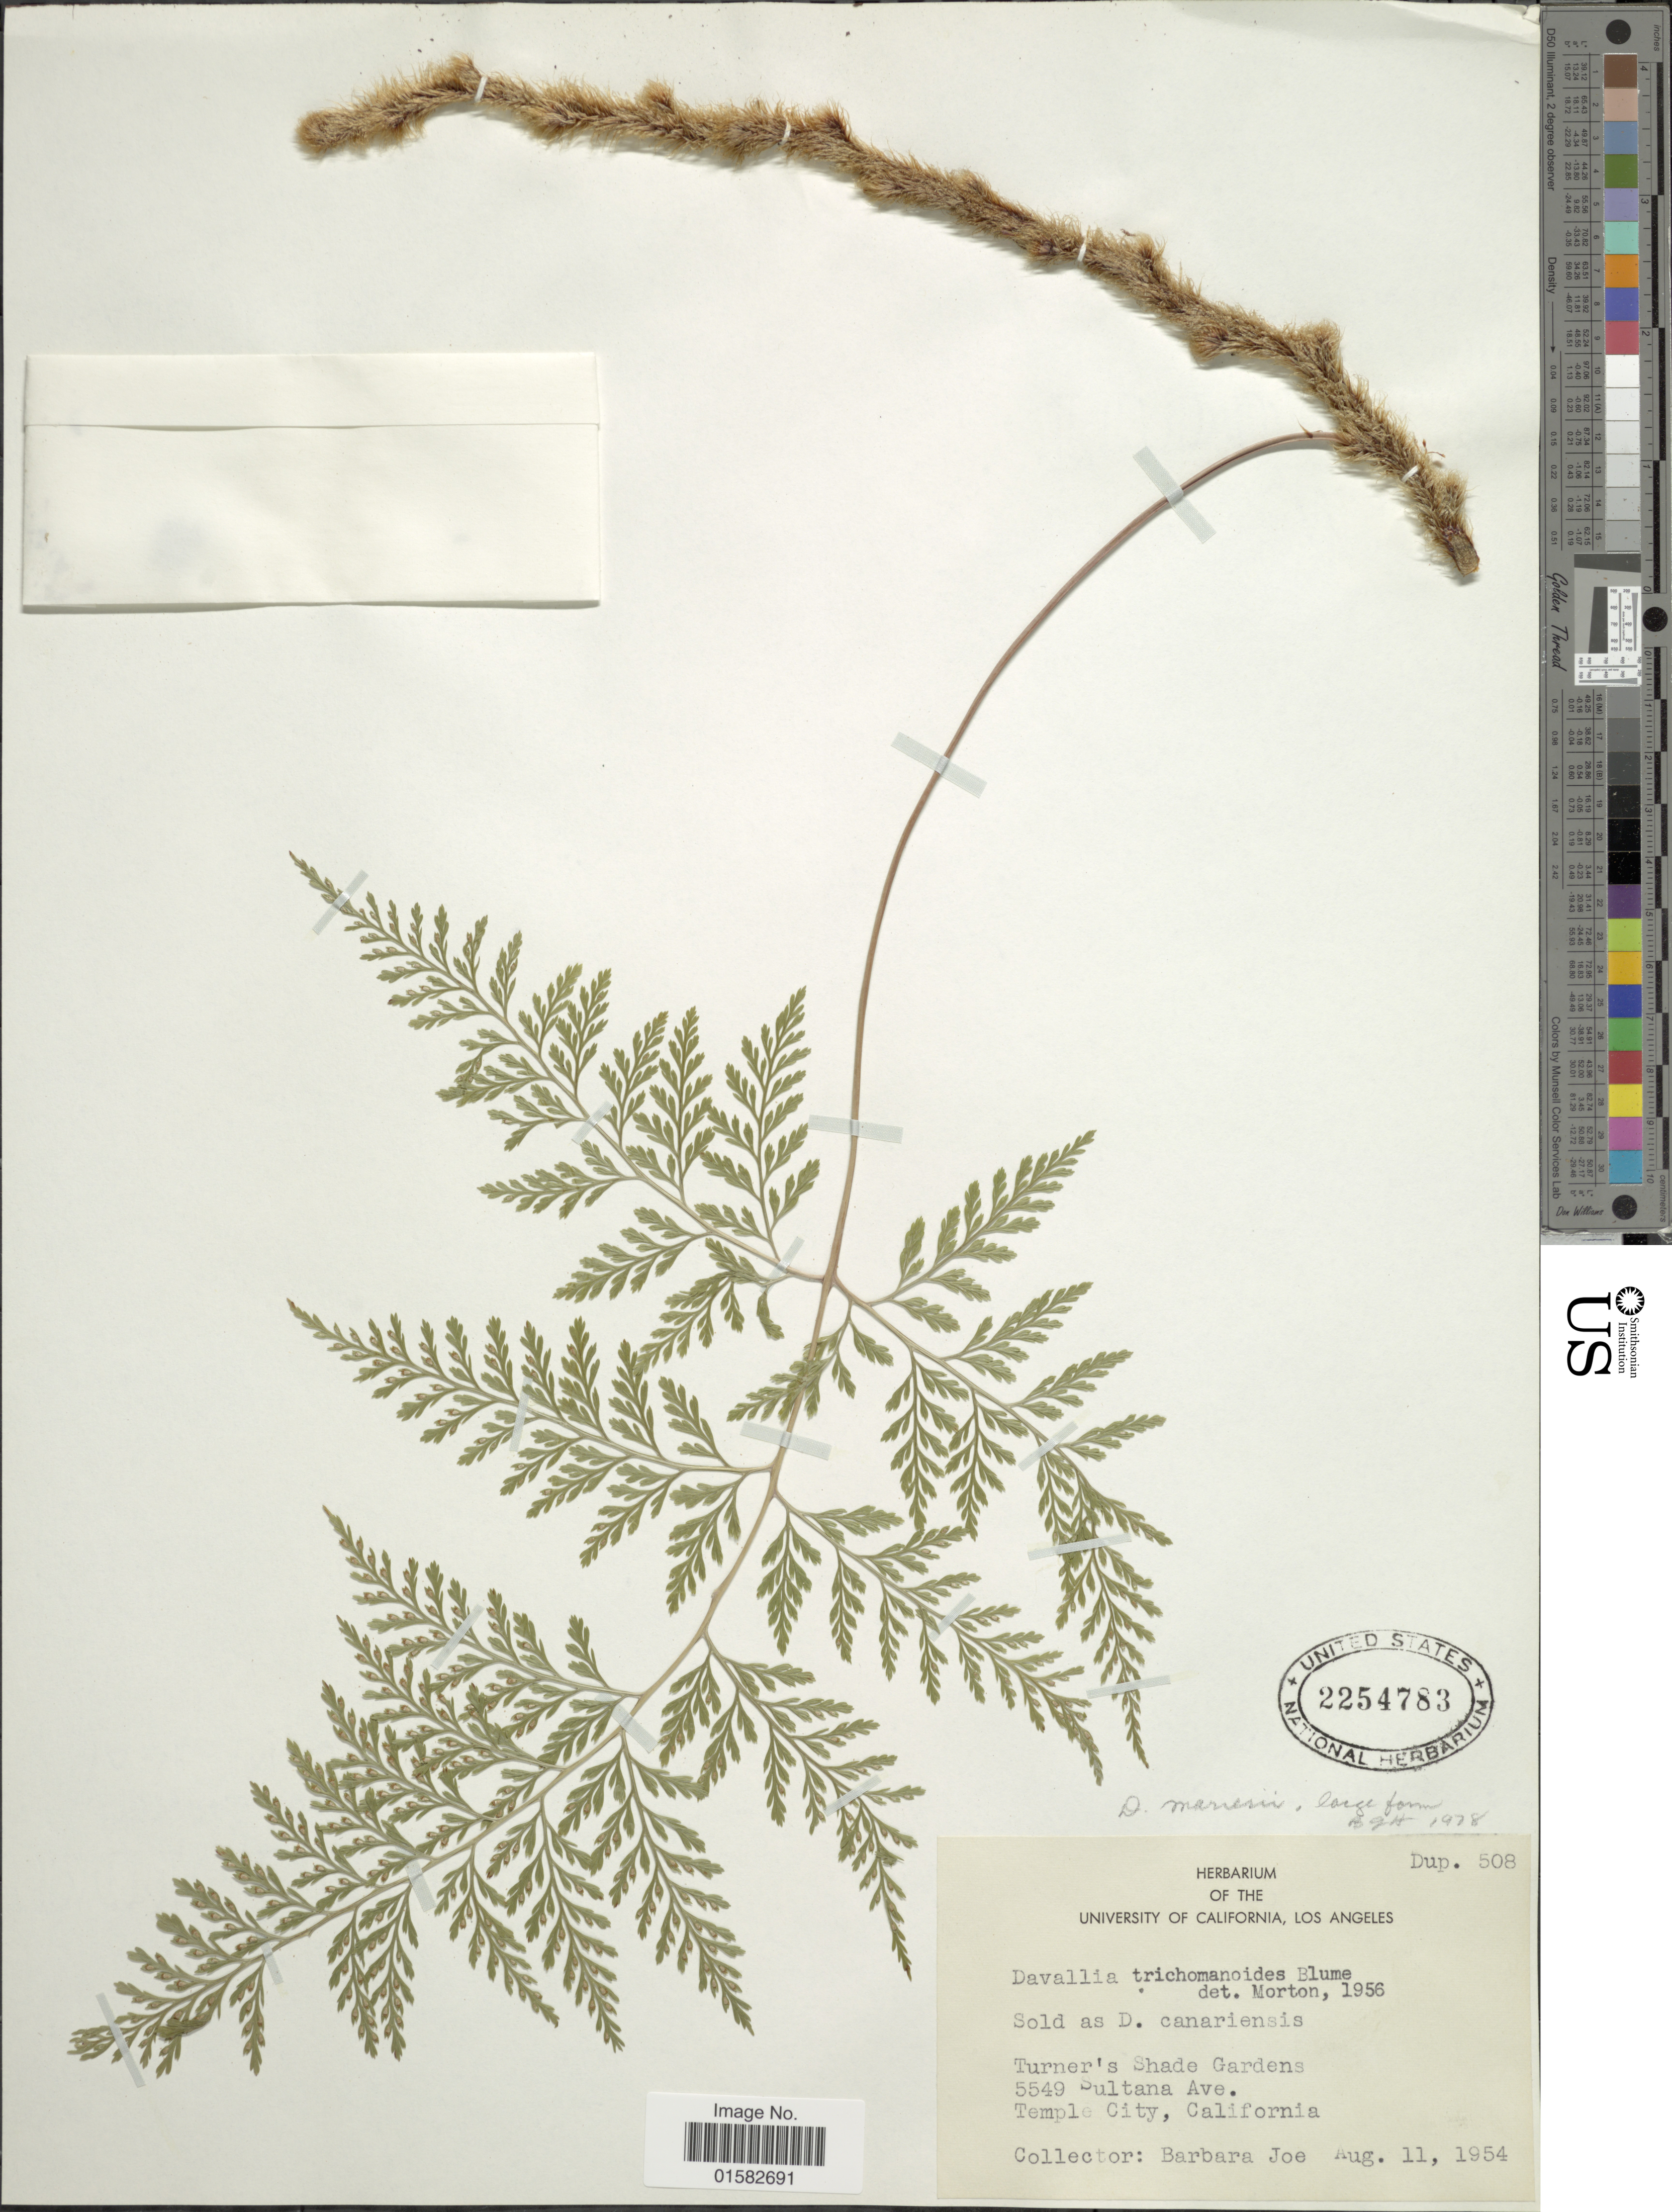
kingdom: Plantae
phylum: Tracheophyta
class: Polypodiopsida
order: Polypodiales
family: Davalliaceae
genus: Davallia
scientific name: Davallia trichomanoides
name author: Blume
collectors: B. Joe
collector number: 508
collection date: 1954-08-11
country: United States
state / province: California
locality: Turner's Shade Gardens 5549 Sultana Ave. Temple City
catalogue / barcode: US 2254783